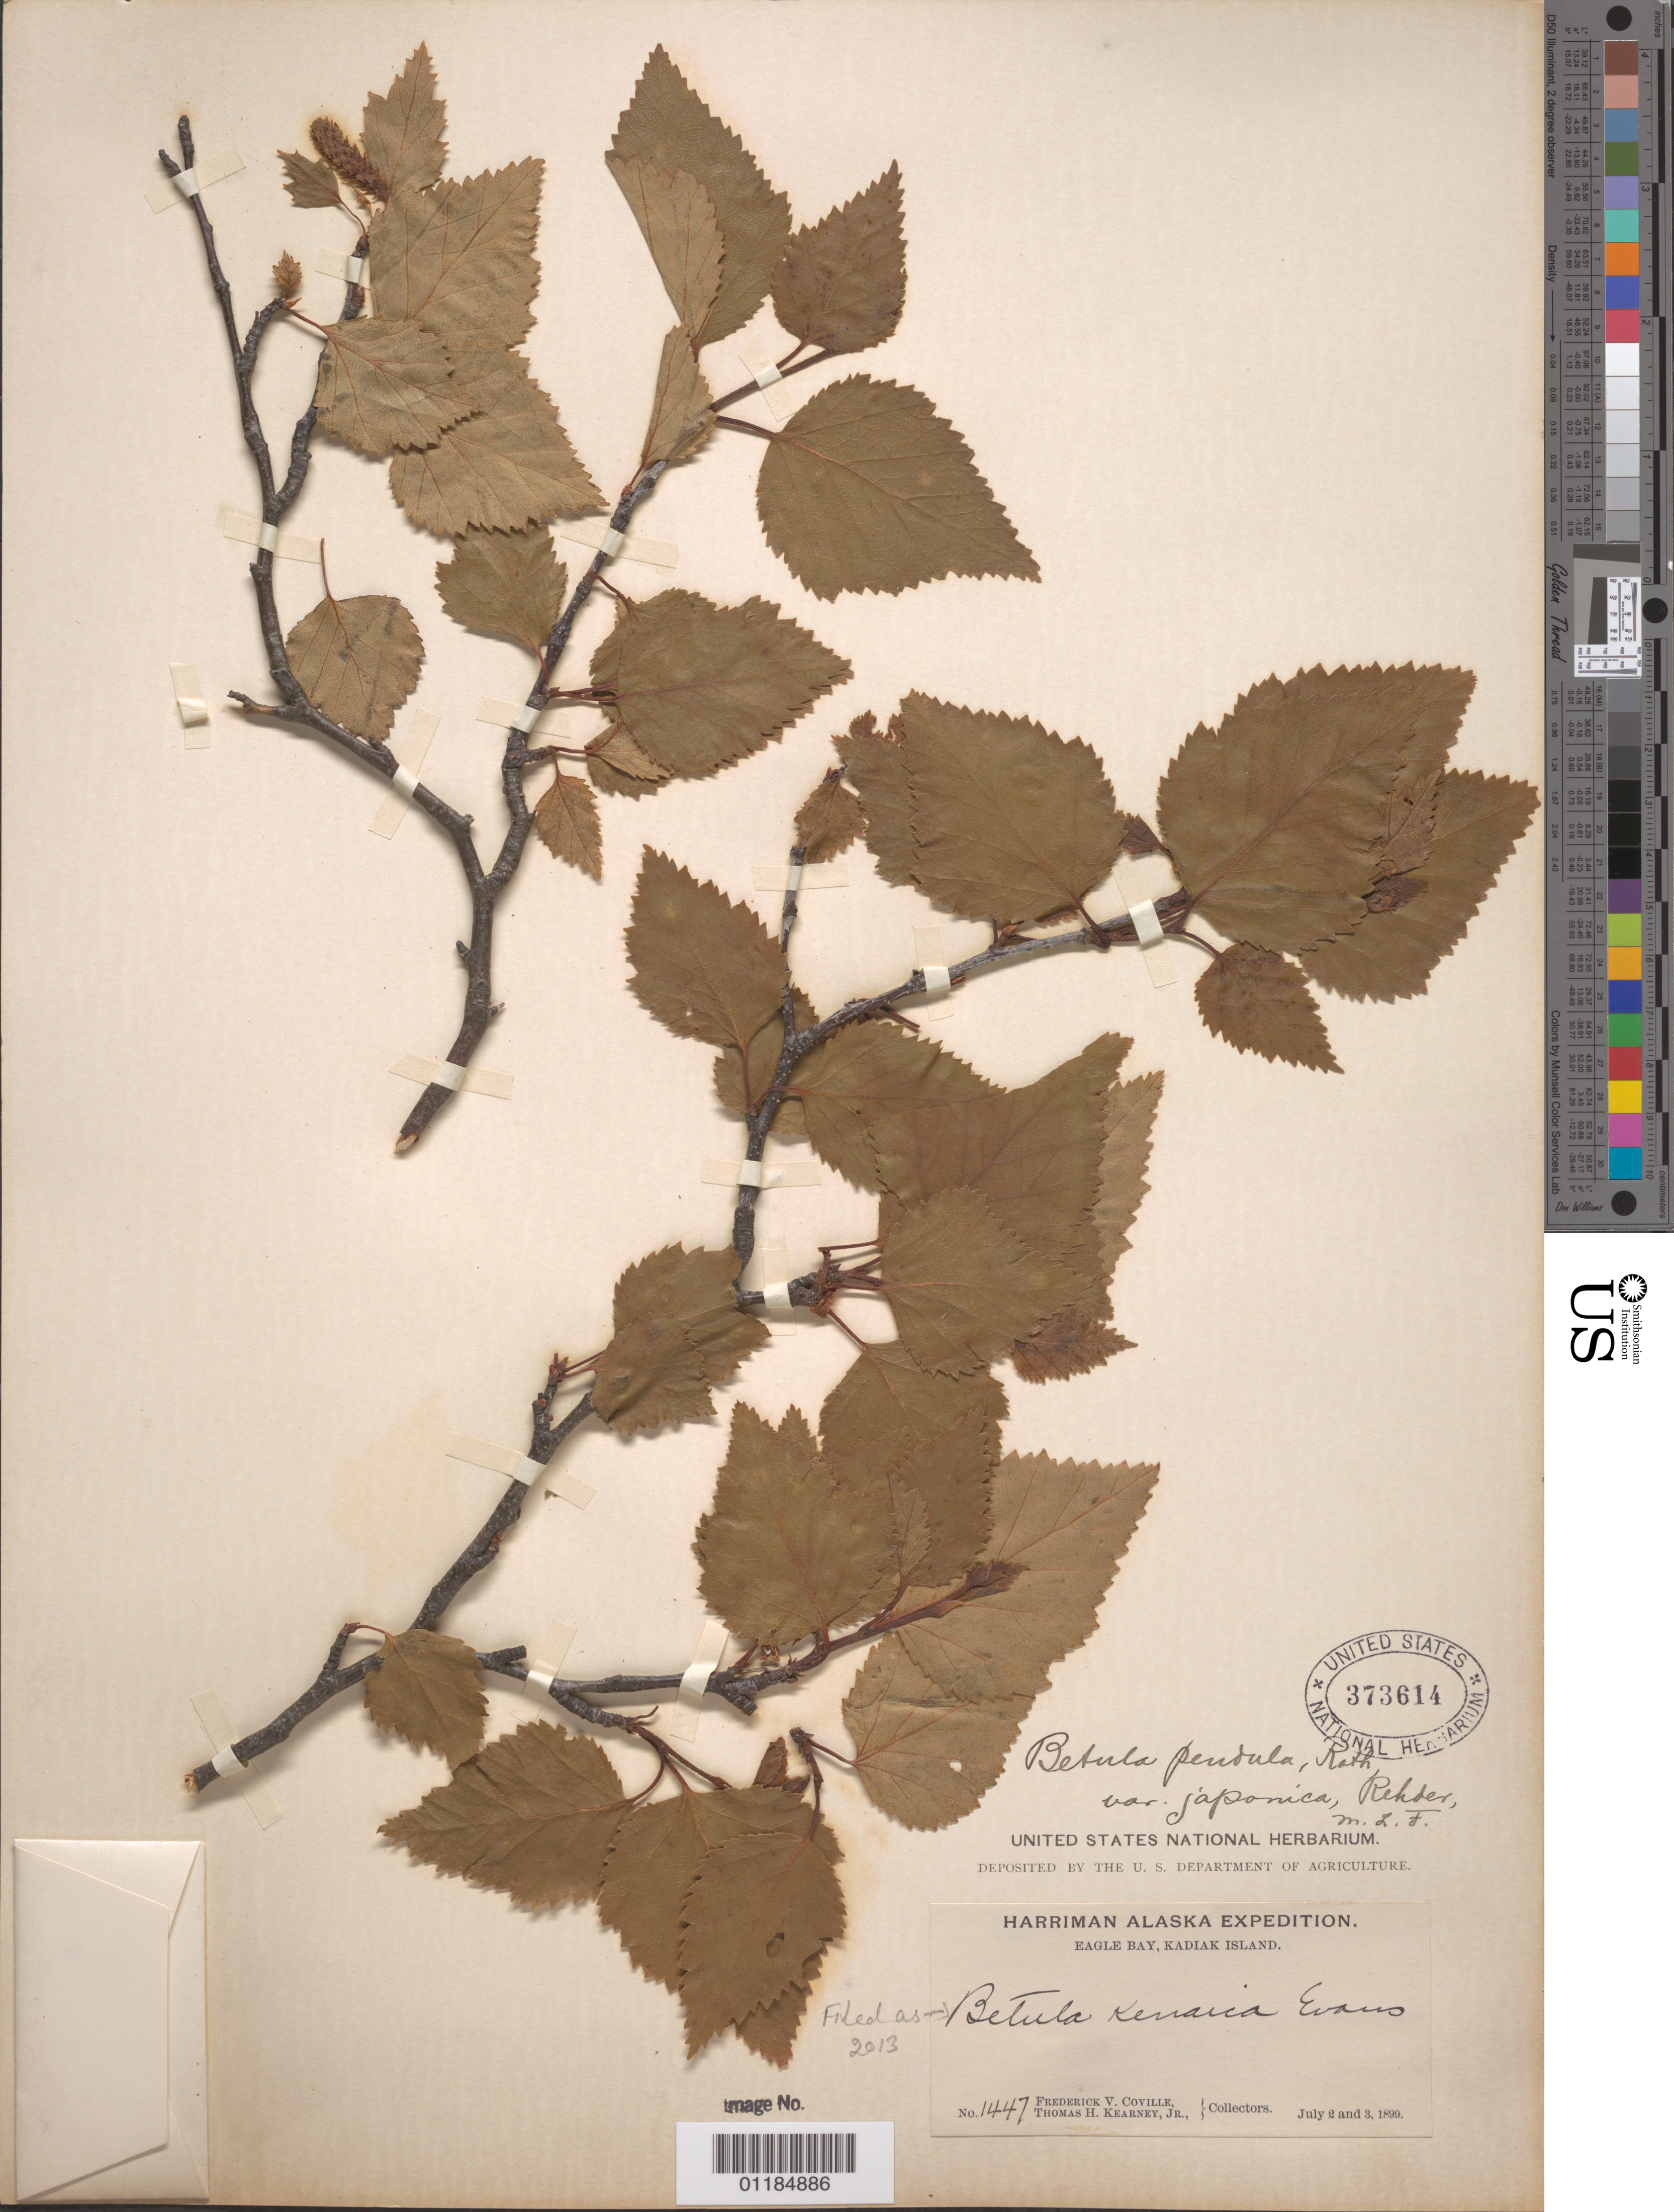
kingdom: Plantae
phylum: Tracheophyta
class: Magnoliopsida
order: Fagales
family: Betulaceae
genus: Betula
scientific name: Betula kenaica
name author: W.H. Evans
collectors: F. V. Coville & T. H. Kearney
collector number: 1447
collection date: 1899-07-02,1899-07-03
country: United States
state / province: Alaska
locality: Eagle Bay, Kadiak Island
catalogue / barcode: US 373614